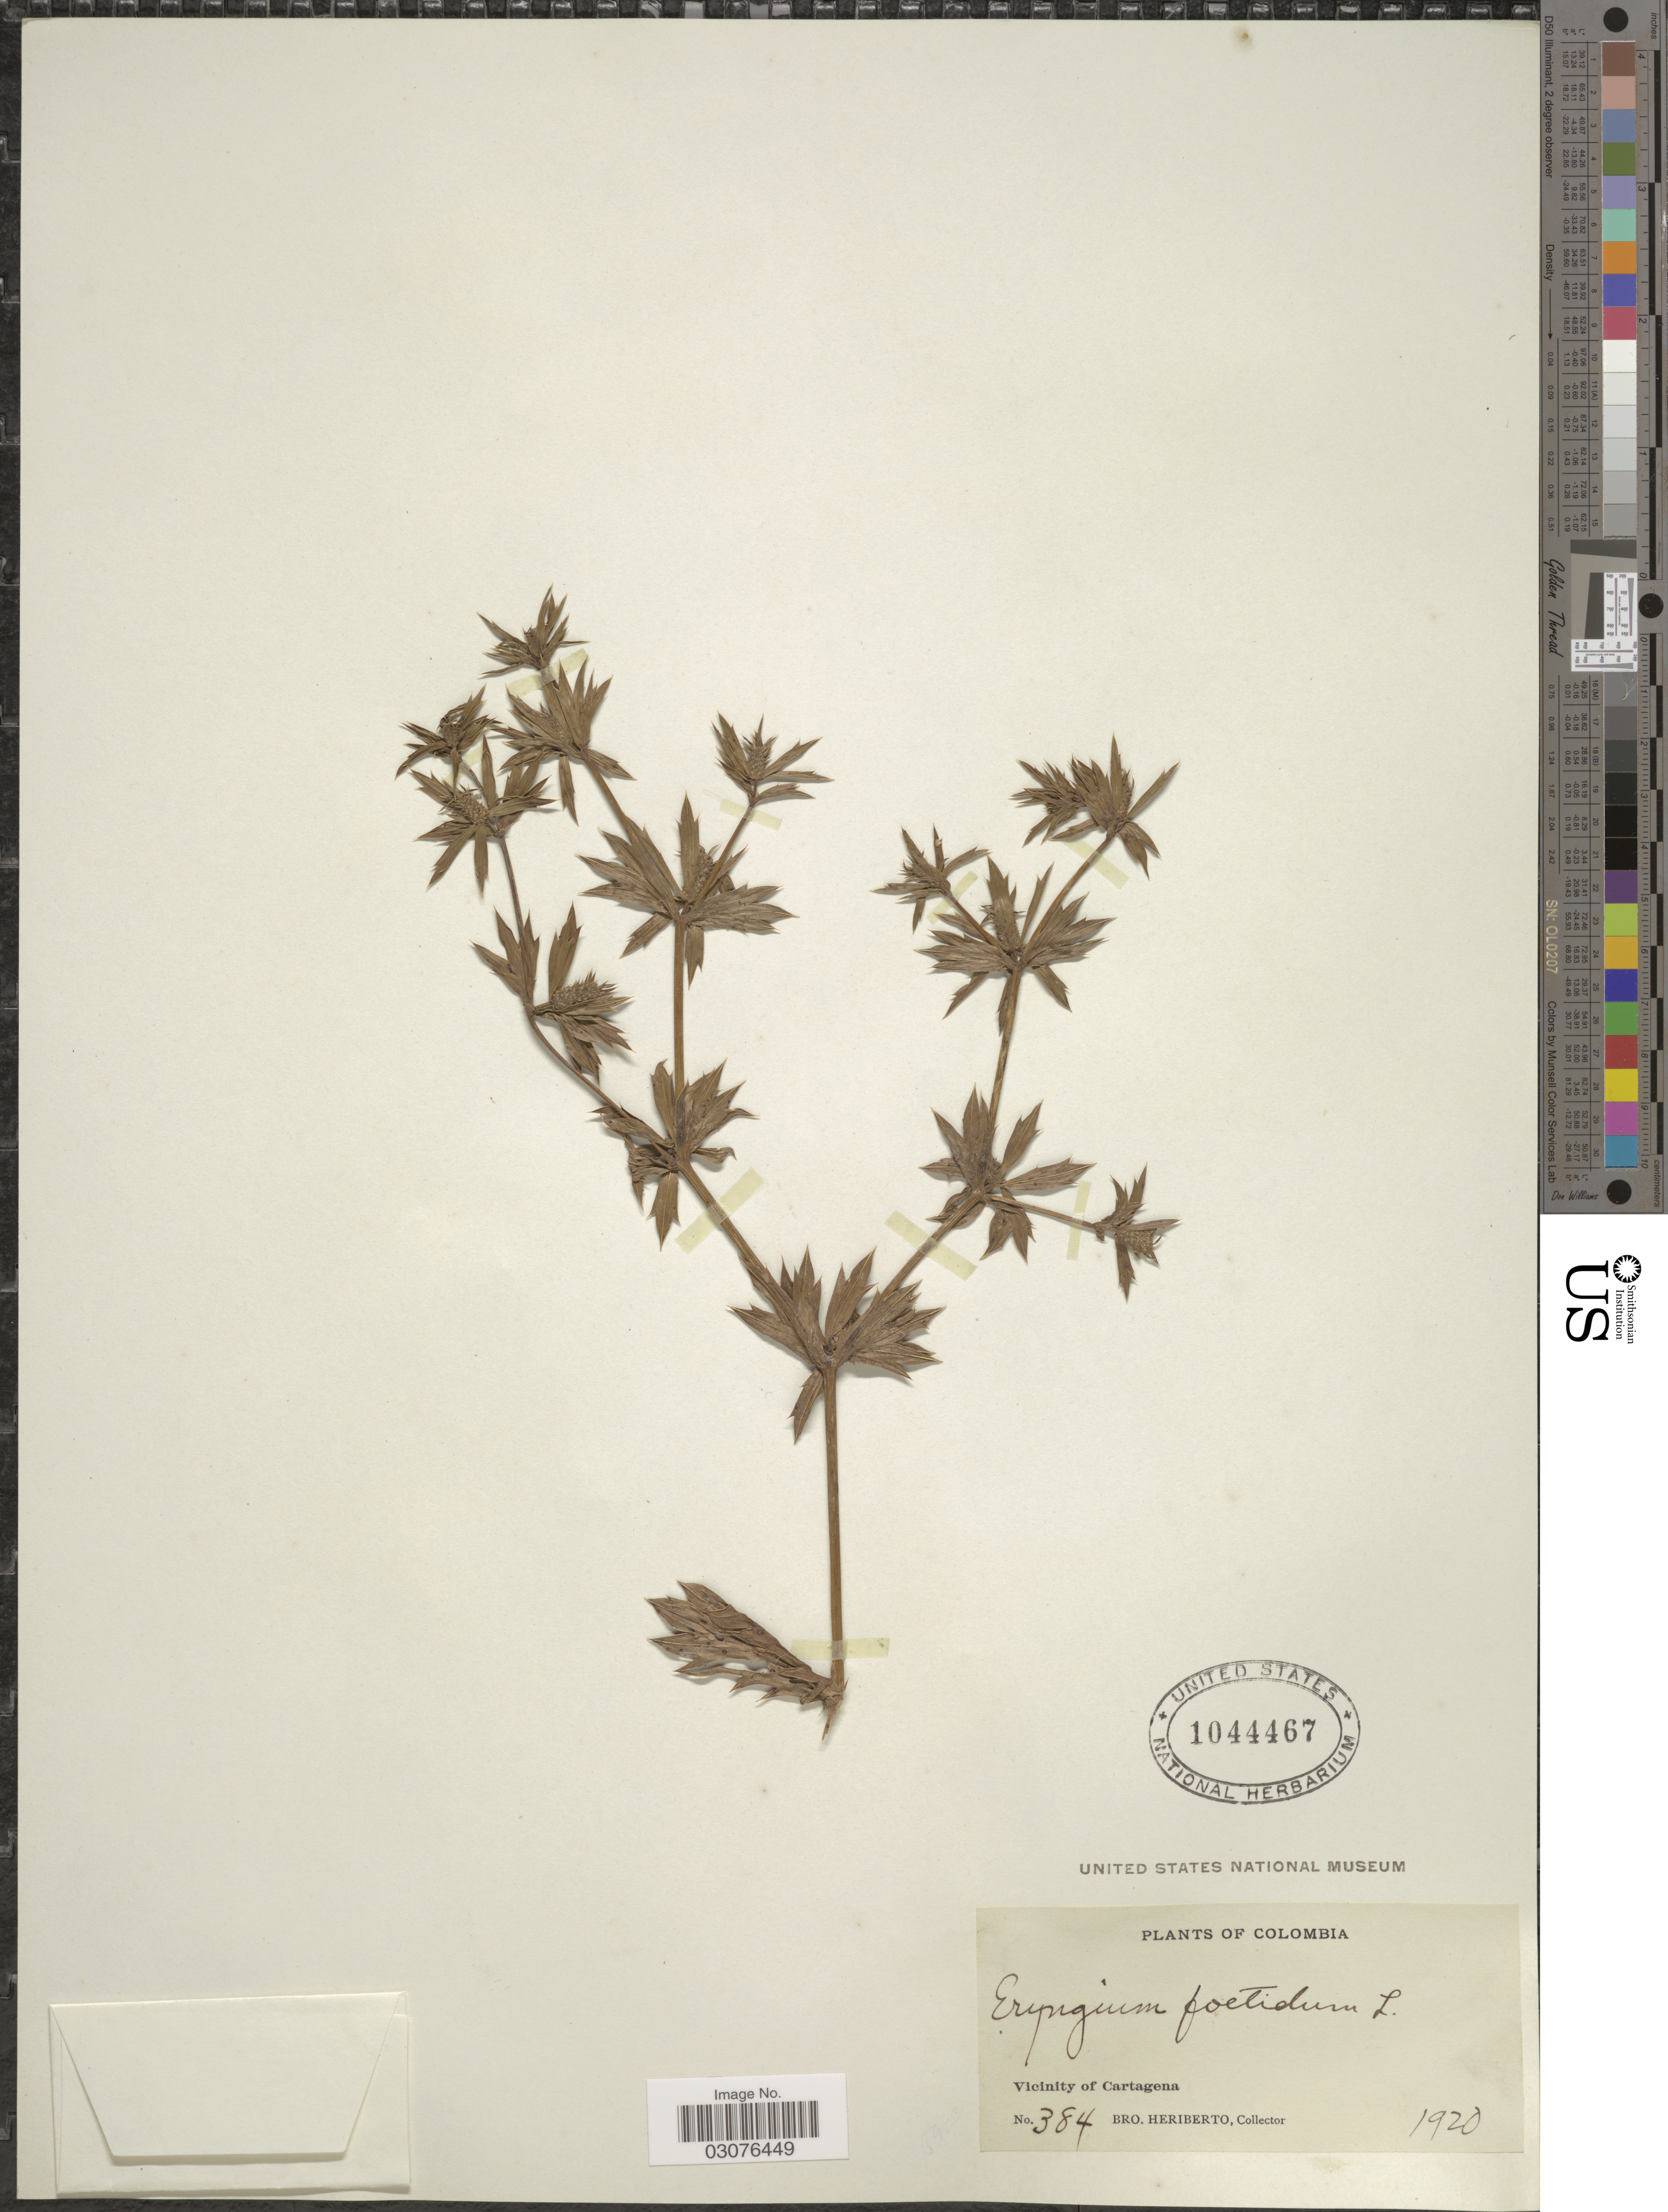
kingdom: Plantae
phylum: Tracheophyta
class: Magnoliopsida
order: Apiales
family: Apiaceae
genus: Eryngium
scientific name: Eryngium foetidum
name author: L.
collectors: B. Heriberto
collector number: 384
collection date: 1920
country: Colombia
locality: Vicinity of Cartagena.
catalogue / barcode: US 1044467